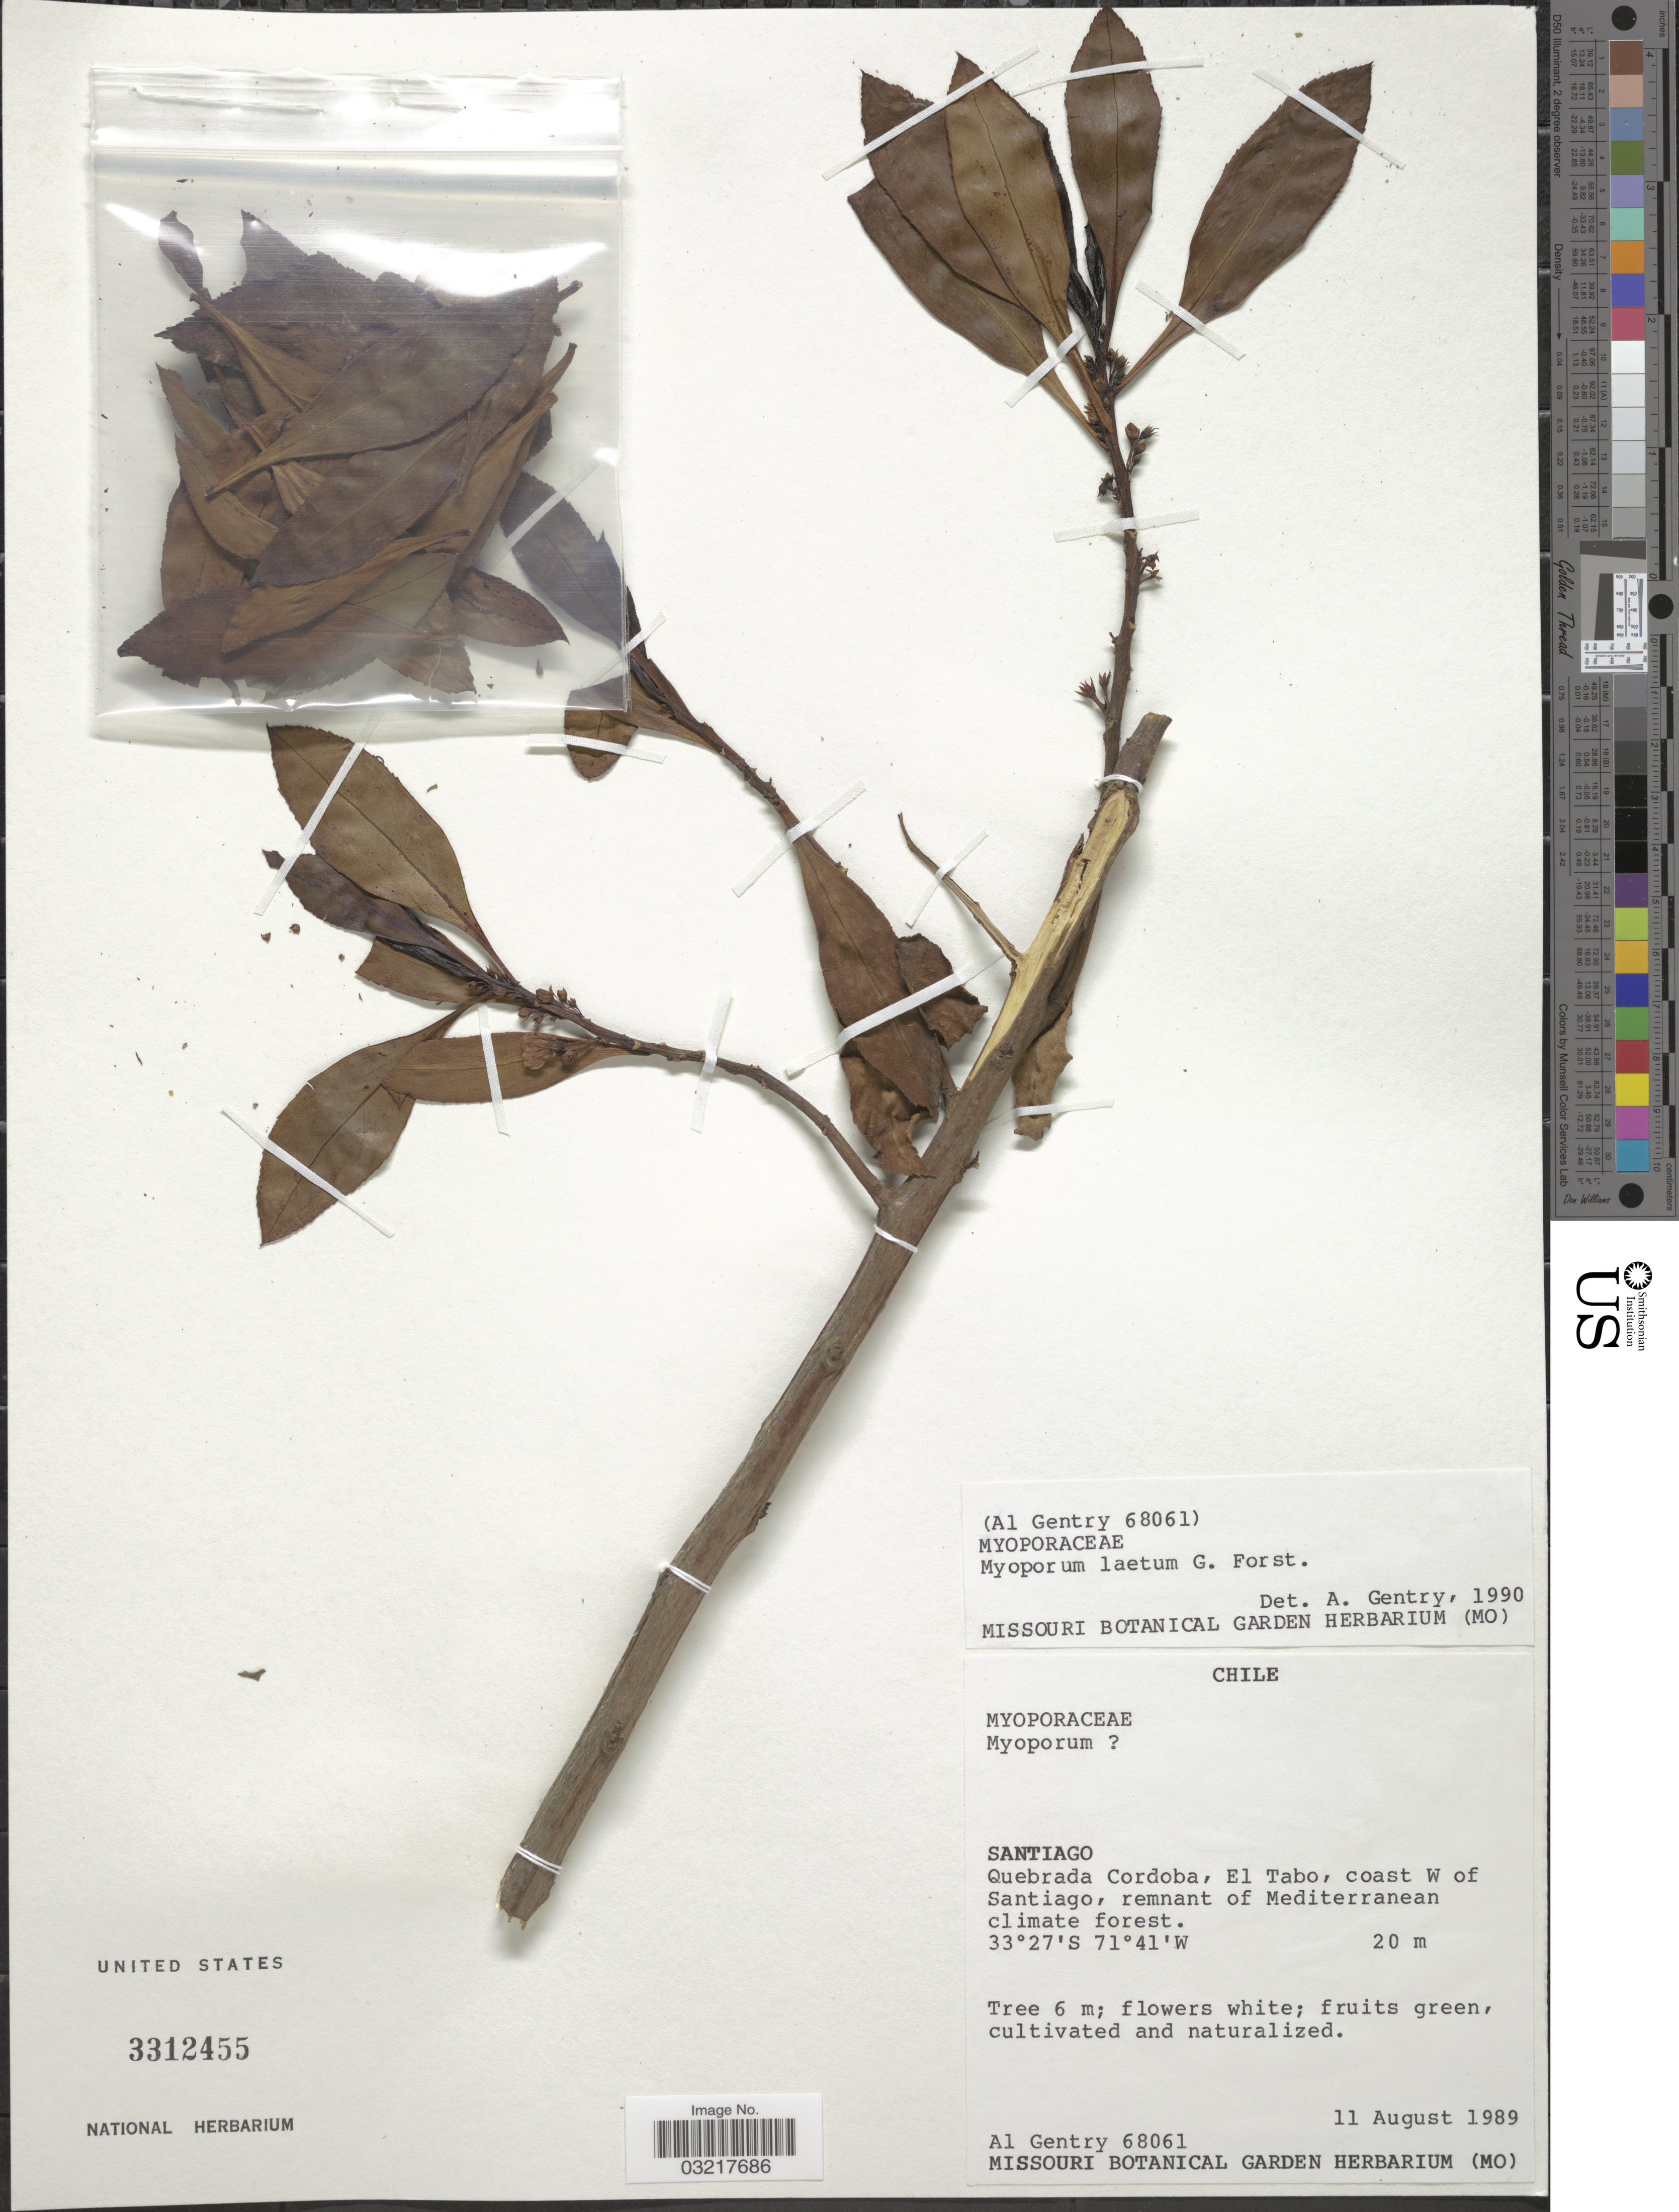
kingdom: Plantae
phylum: Tracheophyta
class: Magnoliopsida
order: Lamiales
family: Scrophulariaceae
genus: Myoporum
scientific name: Myoporum laetum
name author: G. Forst.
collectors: A. H. Gentry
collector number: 68061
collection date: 1989-08-11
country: Chile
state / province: Región Metropolitana (RM)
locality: Santiago. Quebrada Cordoba, El Tabo, coast W of Santiago, remnant of Mediterranean climate forest. .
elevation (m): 20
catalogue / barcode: US 3312455